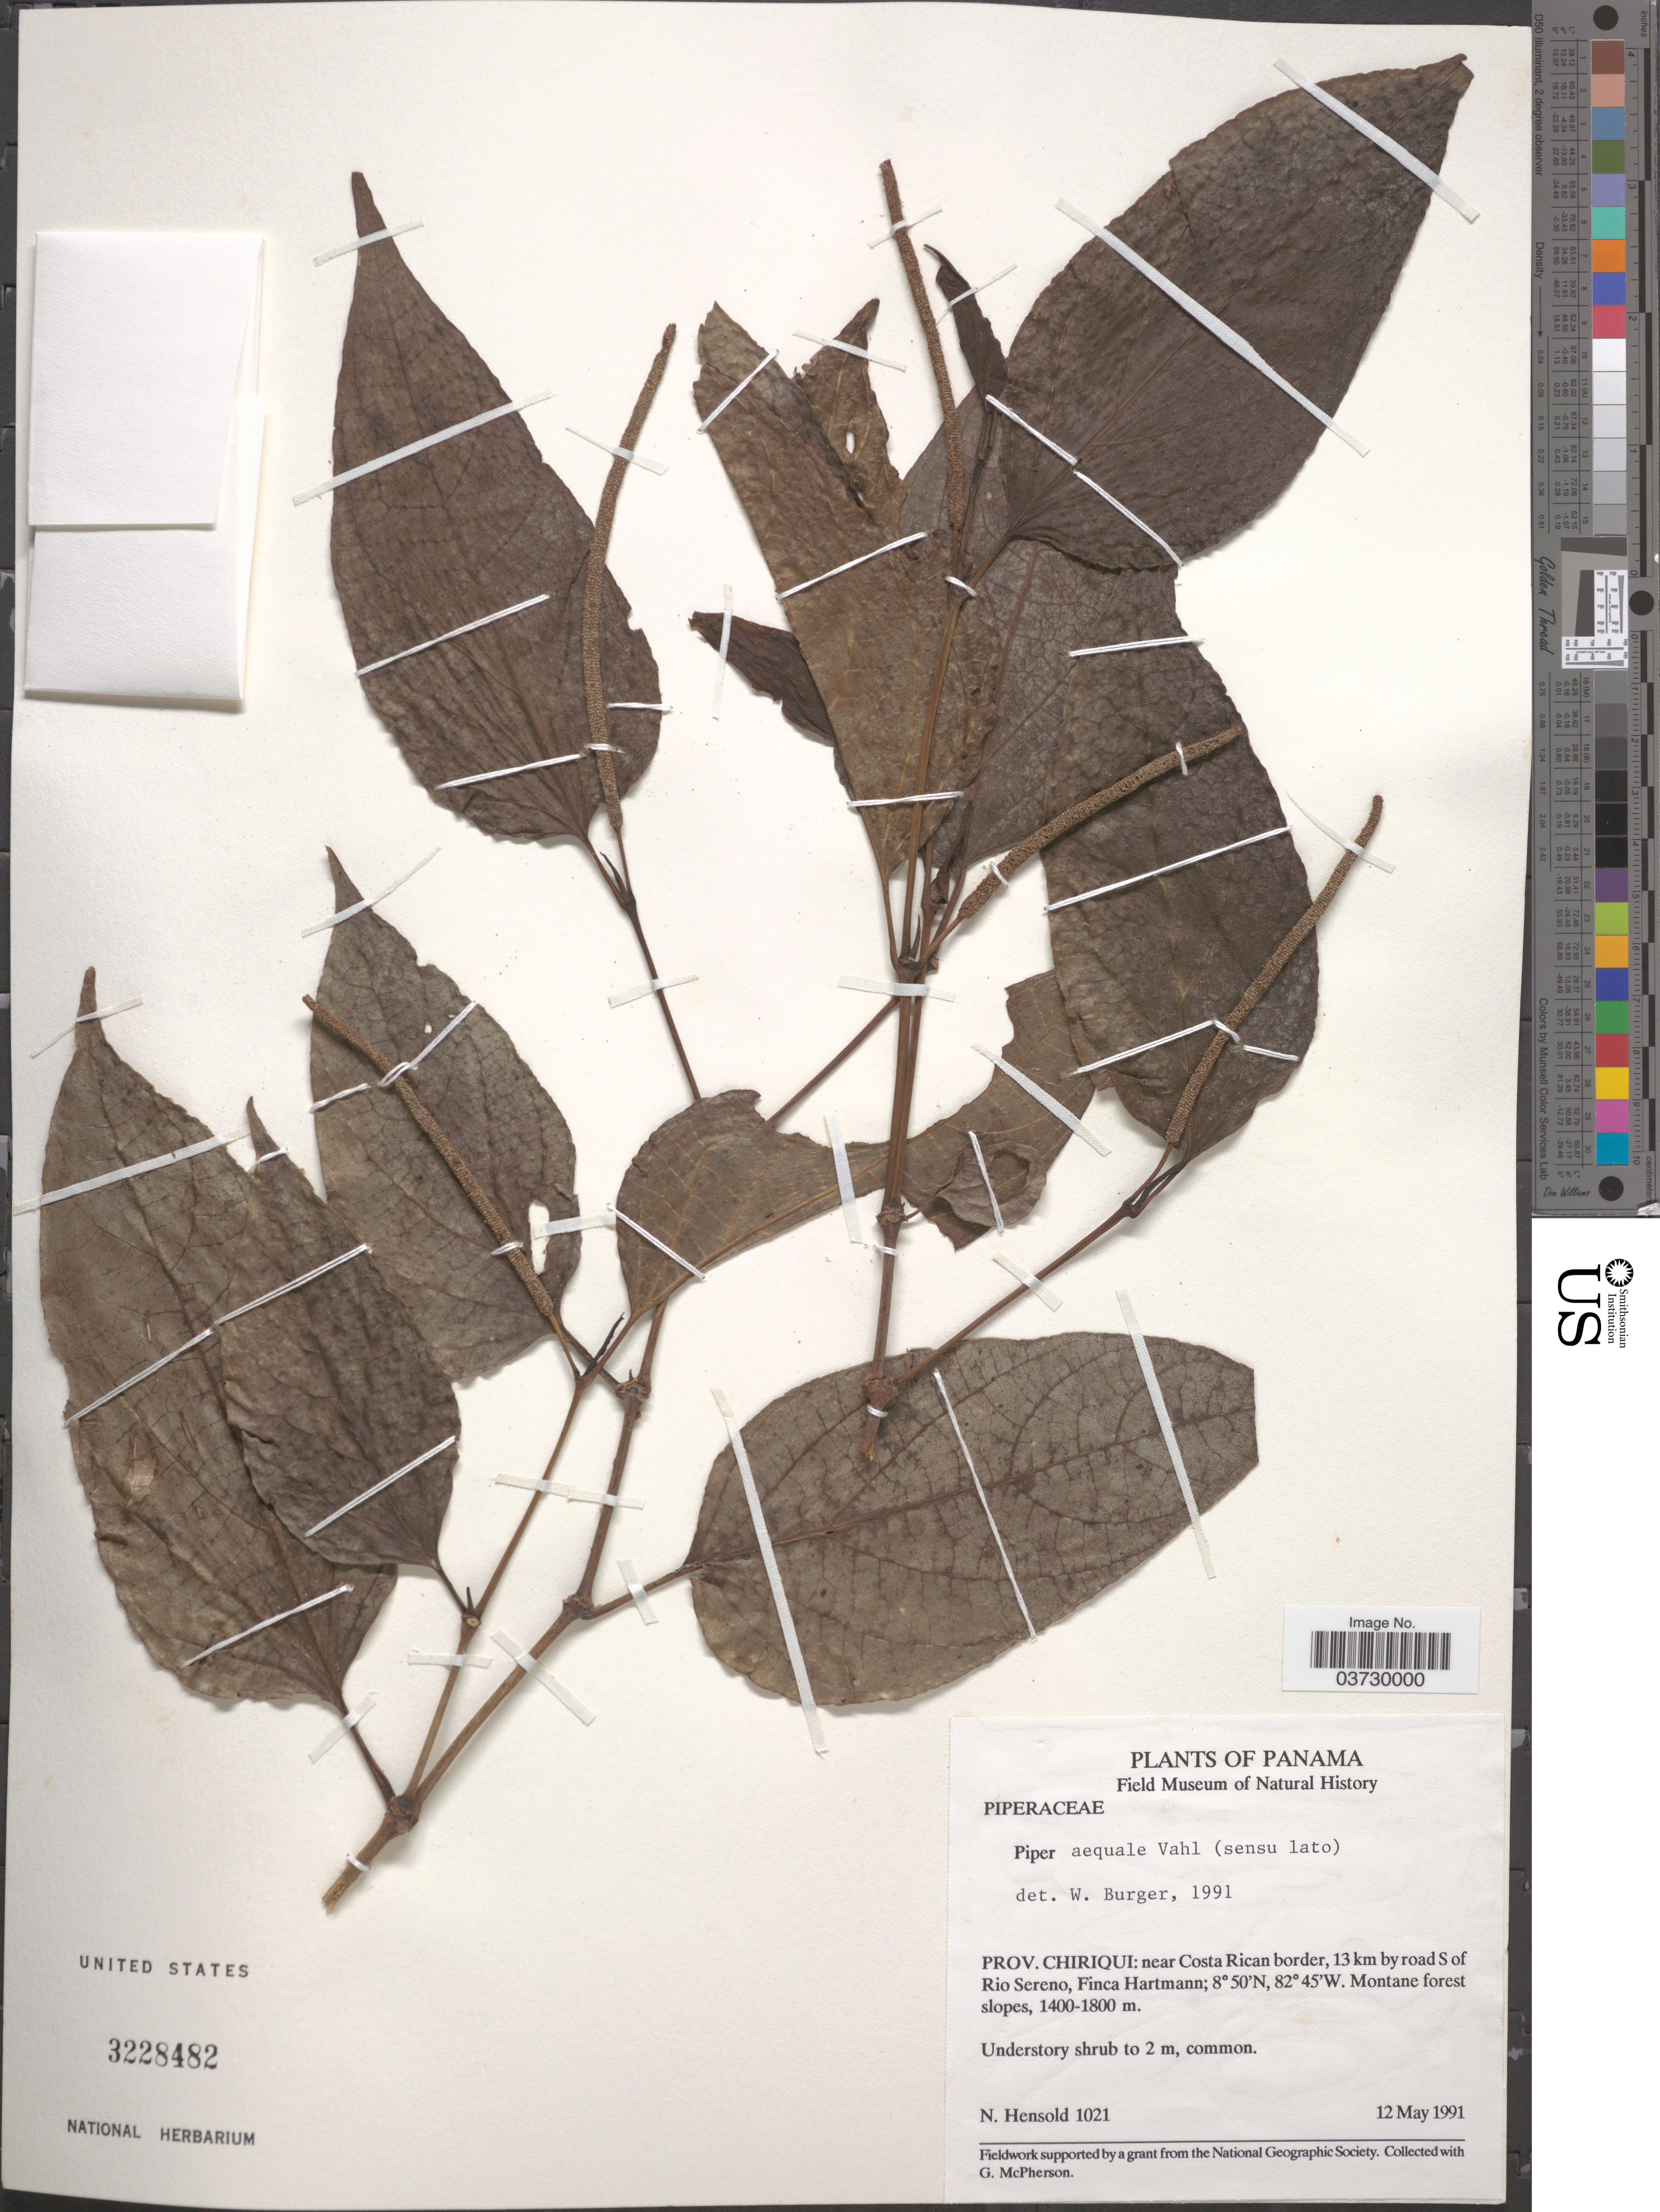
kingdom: Plantae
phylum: Tracheophyta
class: Magnoliopsida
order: Piperales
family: Piperaceae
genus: Piper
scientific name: Piper aequale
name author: Vahl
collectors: N. Hensold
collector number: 1021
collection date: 1991-05-12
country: Panama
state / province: Chiriqui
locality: Near Costa Rican border, 13 km by road S of Rio Sereno, Finca Hartmann.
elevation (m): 1400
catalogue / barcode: US 3228482